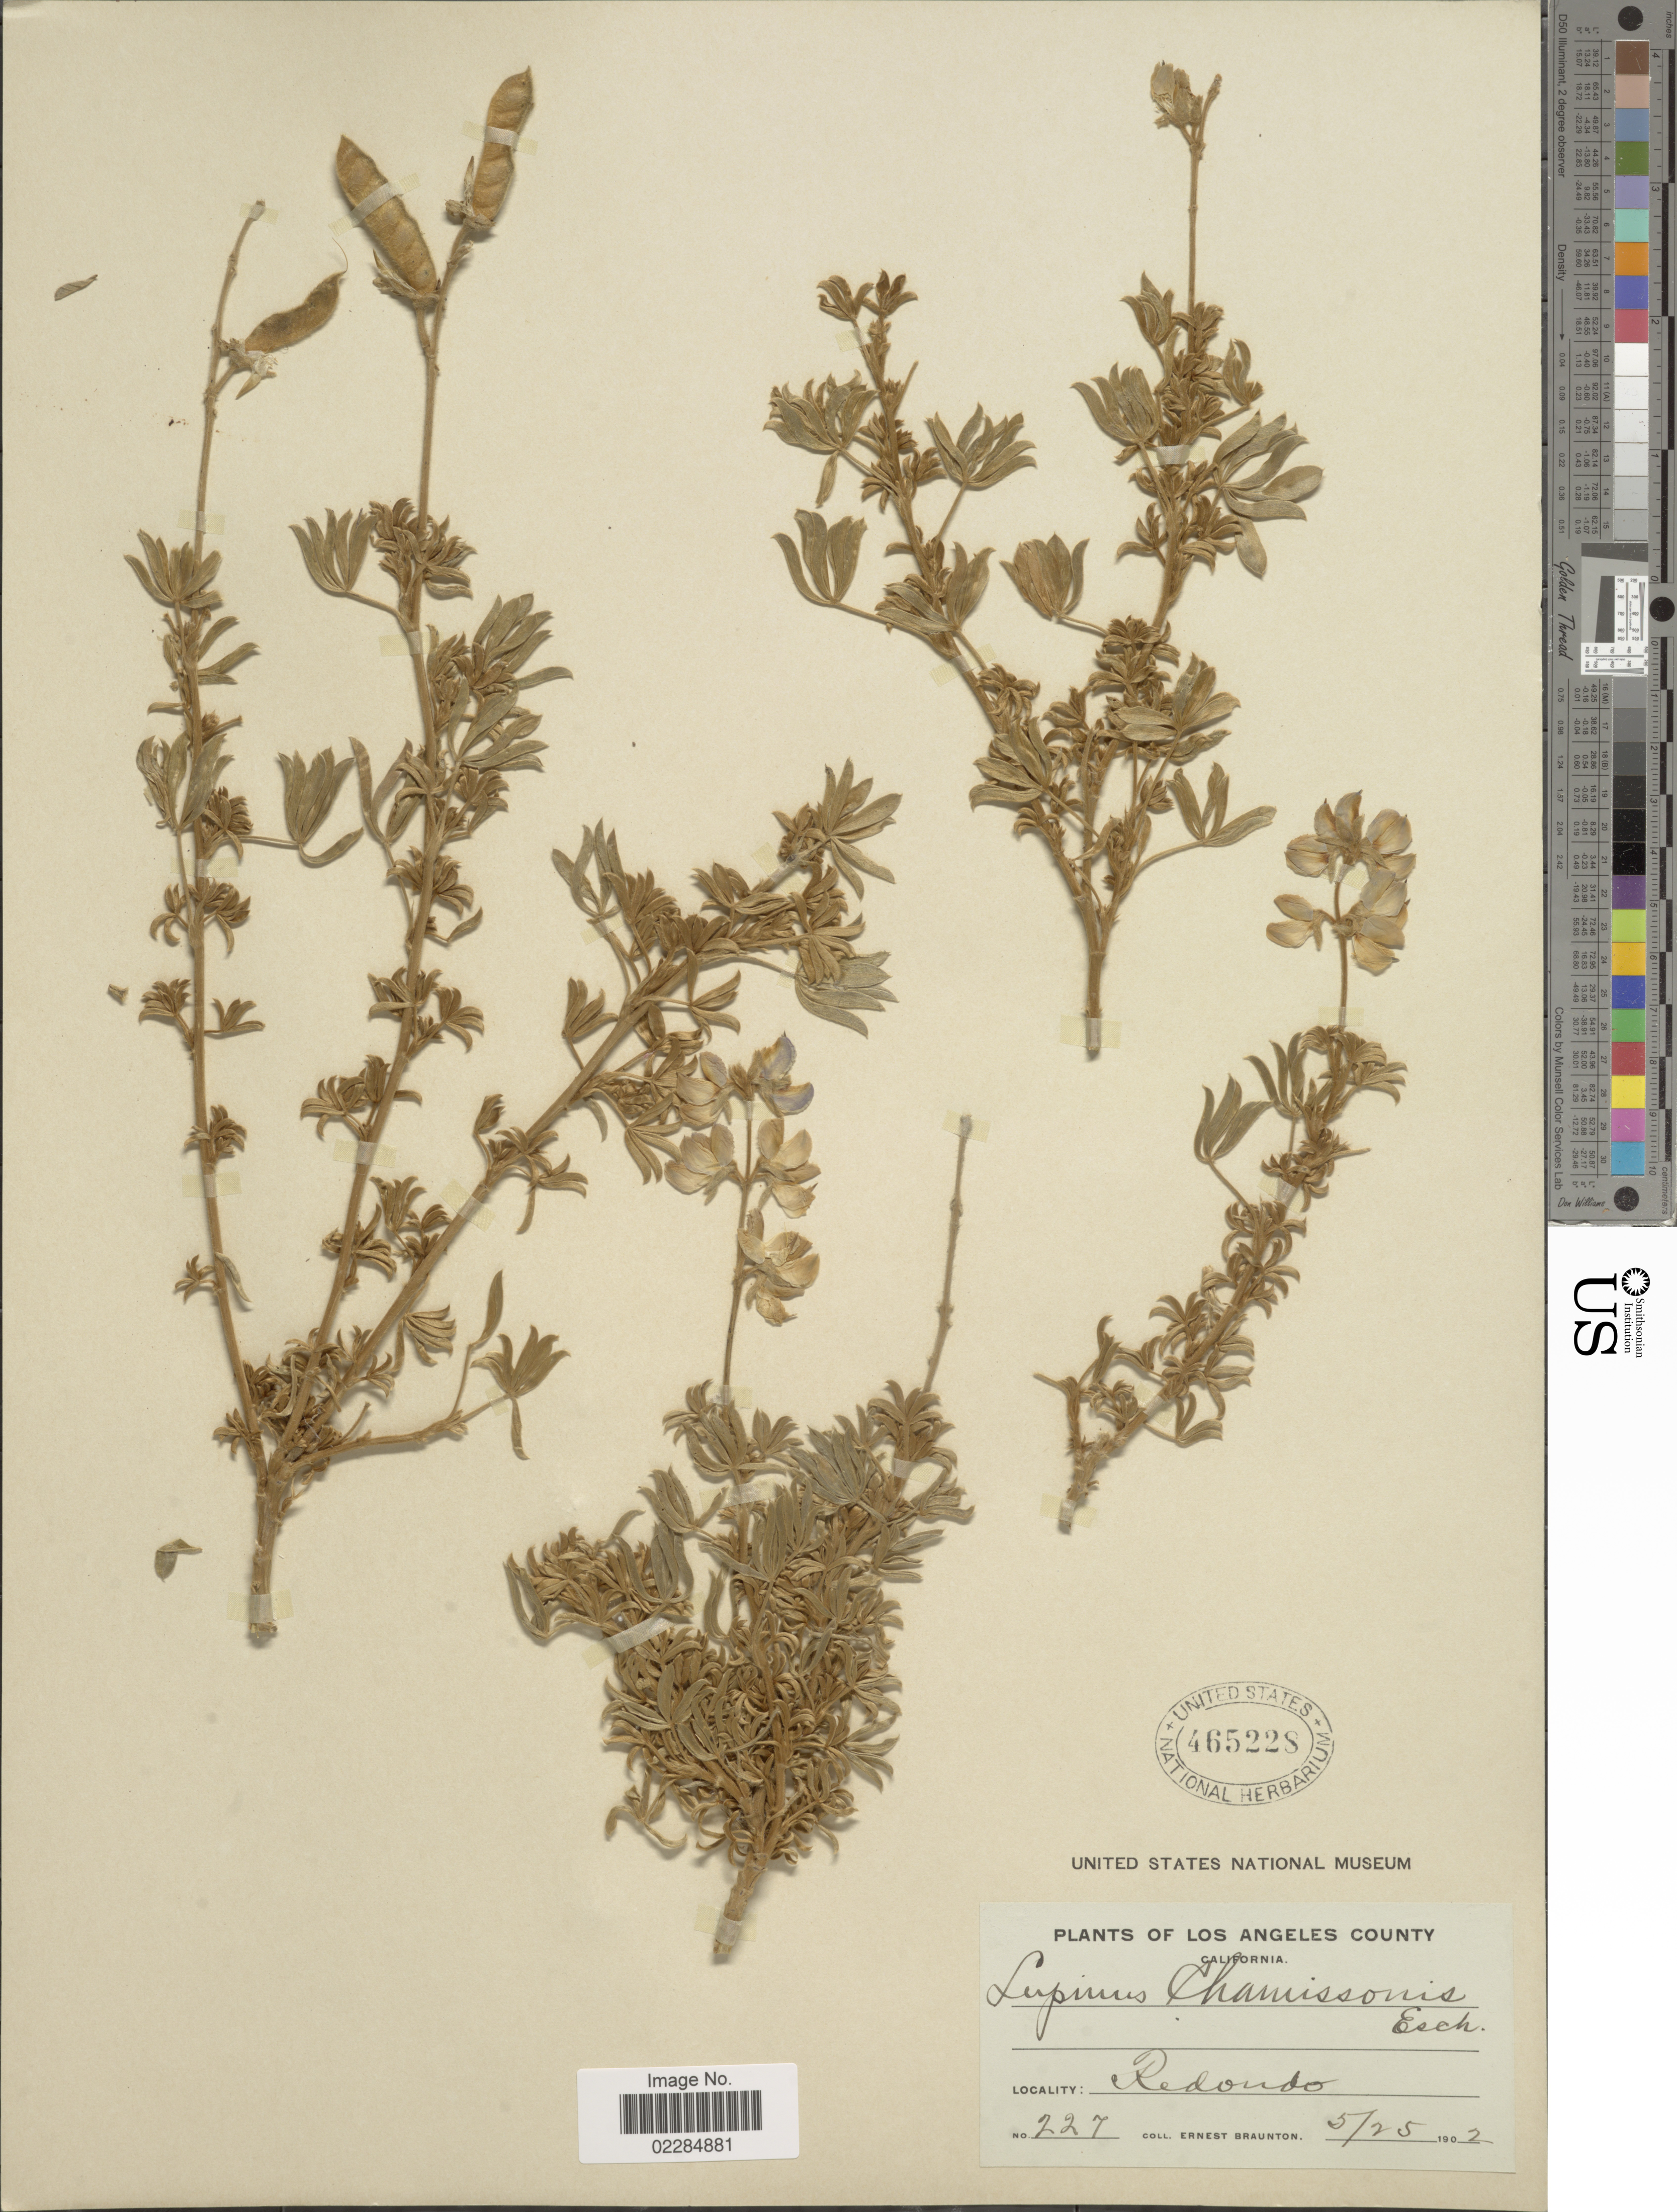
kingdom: Plantae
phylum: Tracheophyta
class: Magnoliopsida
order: Fabales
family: Fabaceae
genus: Lupinus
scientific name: Lupinus chamissonis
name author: Eschsch.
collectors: E. Braunton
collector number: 227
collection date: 1902-05-25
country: United States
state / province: California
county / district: Los Angeles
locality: Los Angeles County, Redondo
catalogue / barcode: US 465228